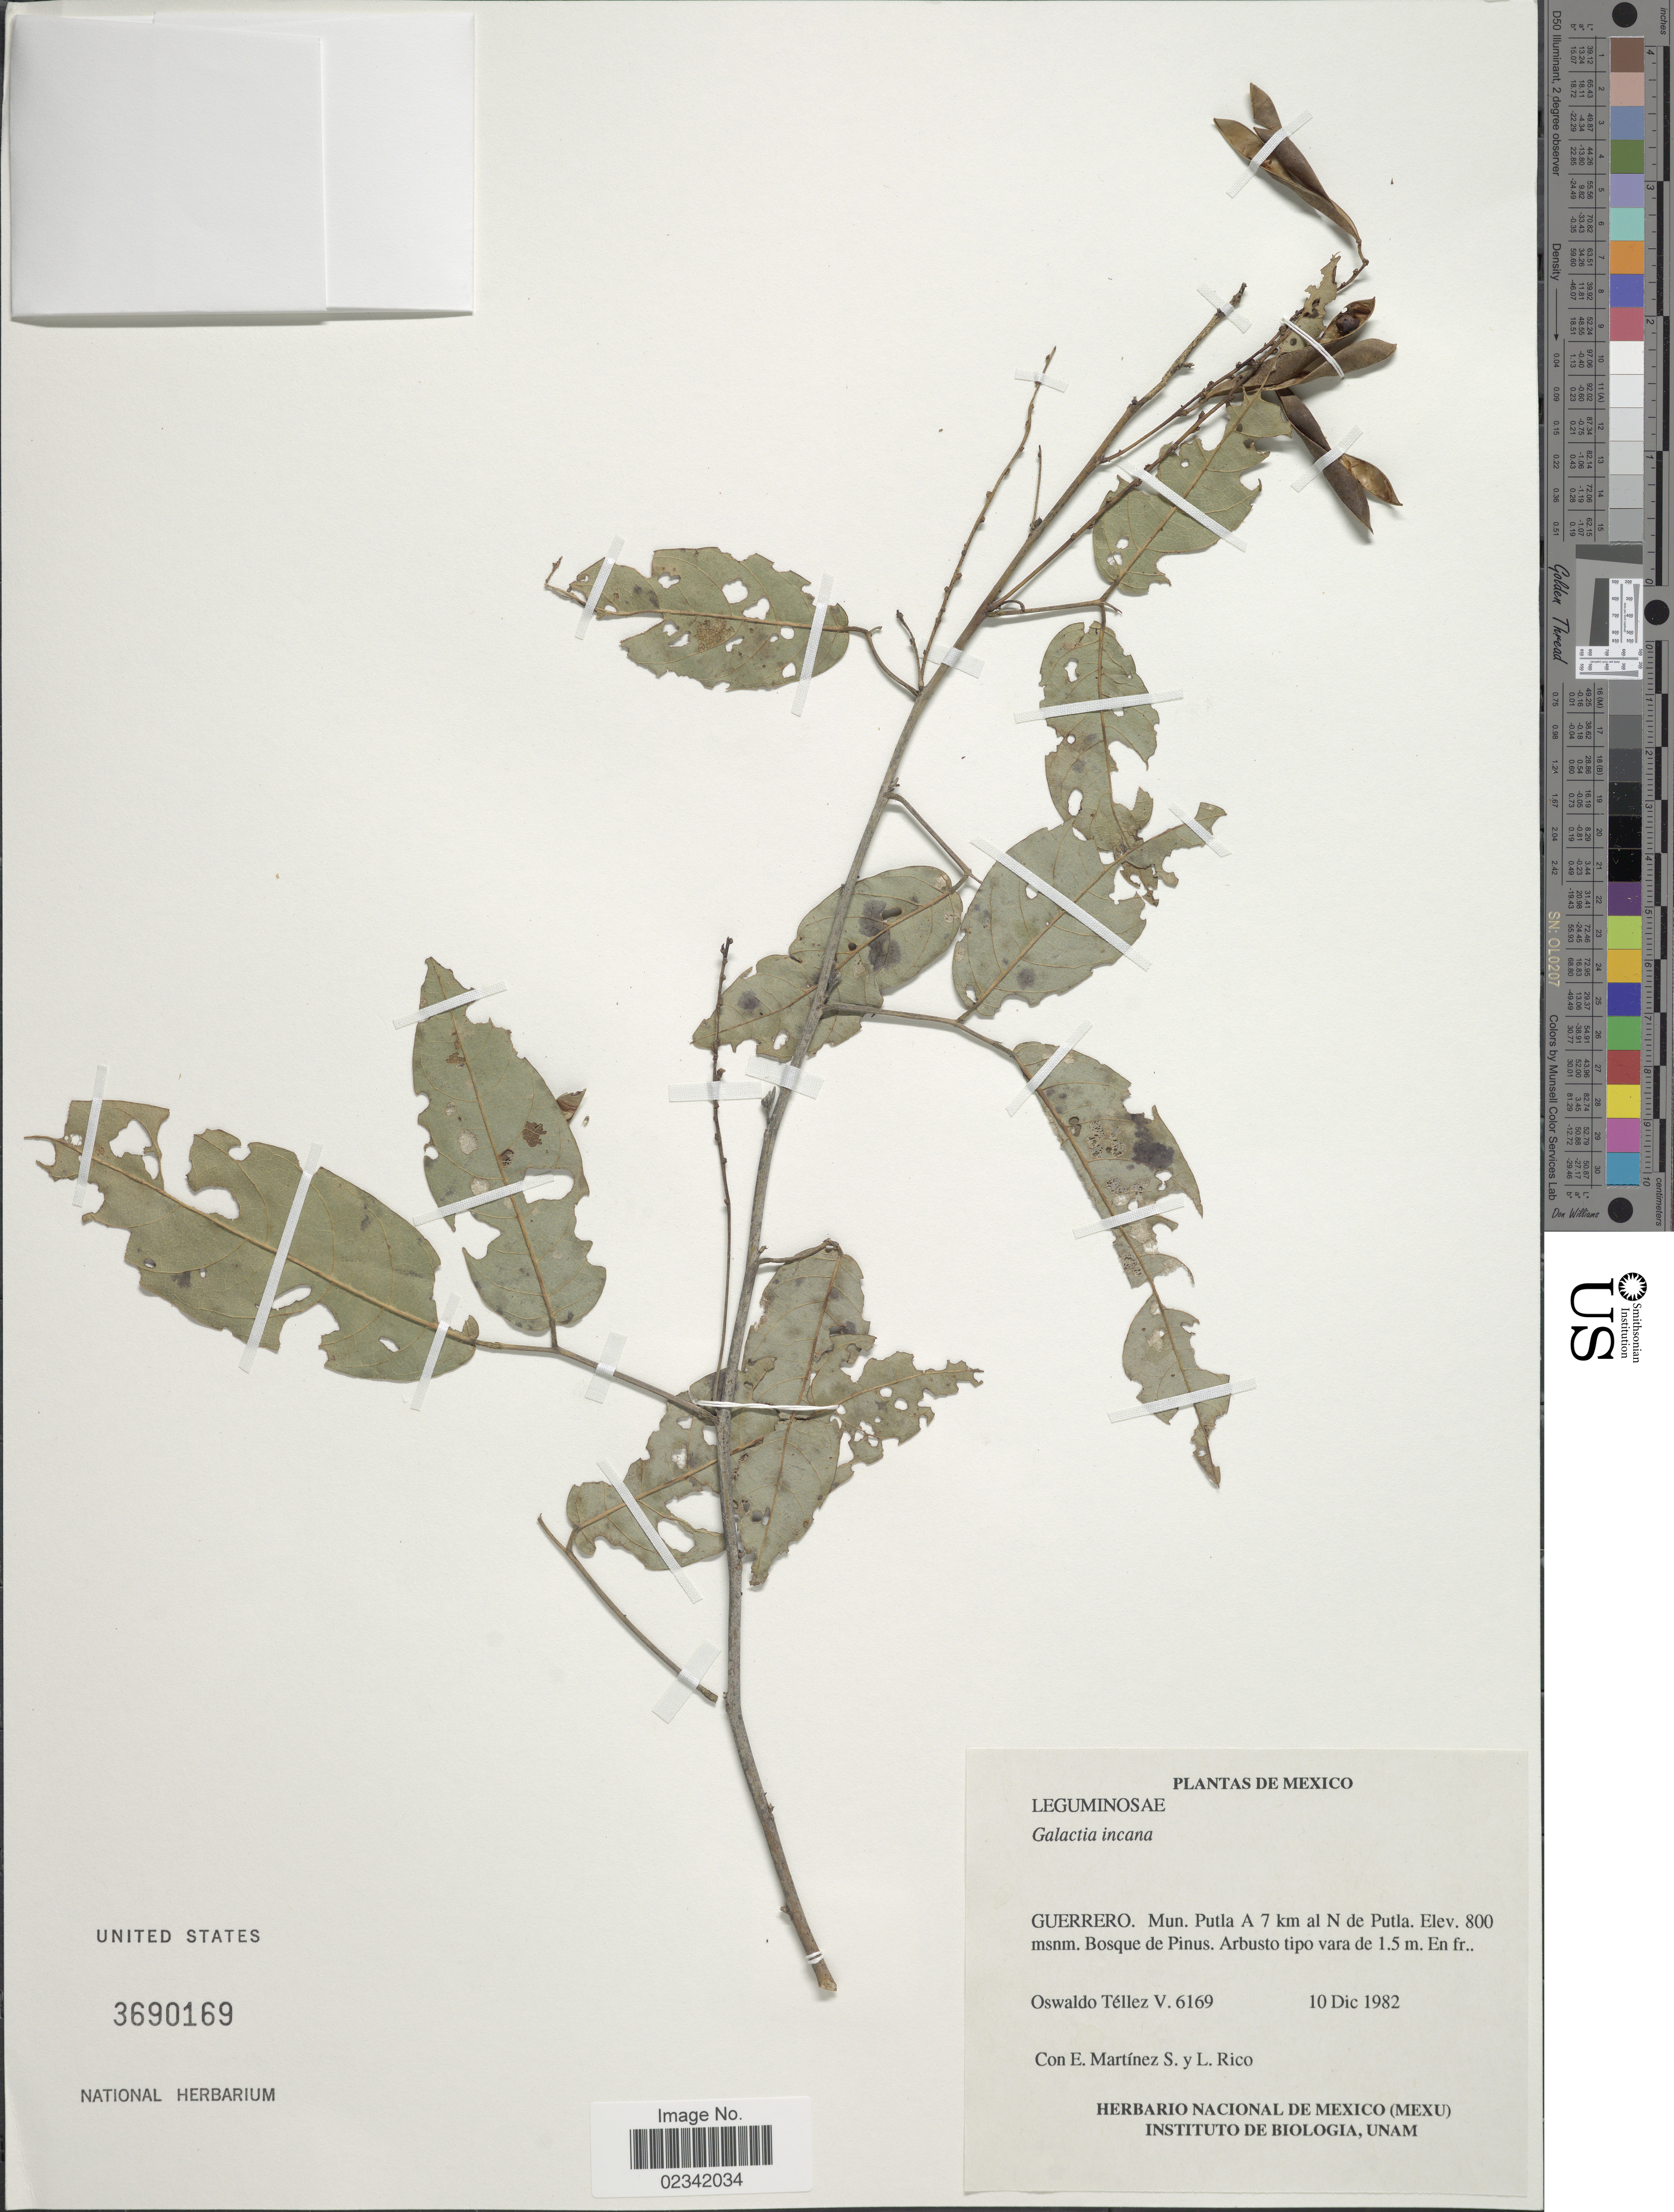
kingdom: Plantae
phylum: Tracheophyta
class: Magnoliopsida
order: Fabales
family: Fabaceae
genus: Galactia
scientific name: Galactia incana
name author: (Rose) Standl.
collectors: O. Téllez V., E. M. Martínez S. & L. Rico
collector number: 6169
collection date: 1982-12-10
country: Mexico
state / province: Guerrero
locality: Guerrero, Mun. Putla A 7 km al N de Putla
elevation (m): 800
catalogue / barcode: US 3690169